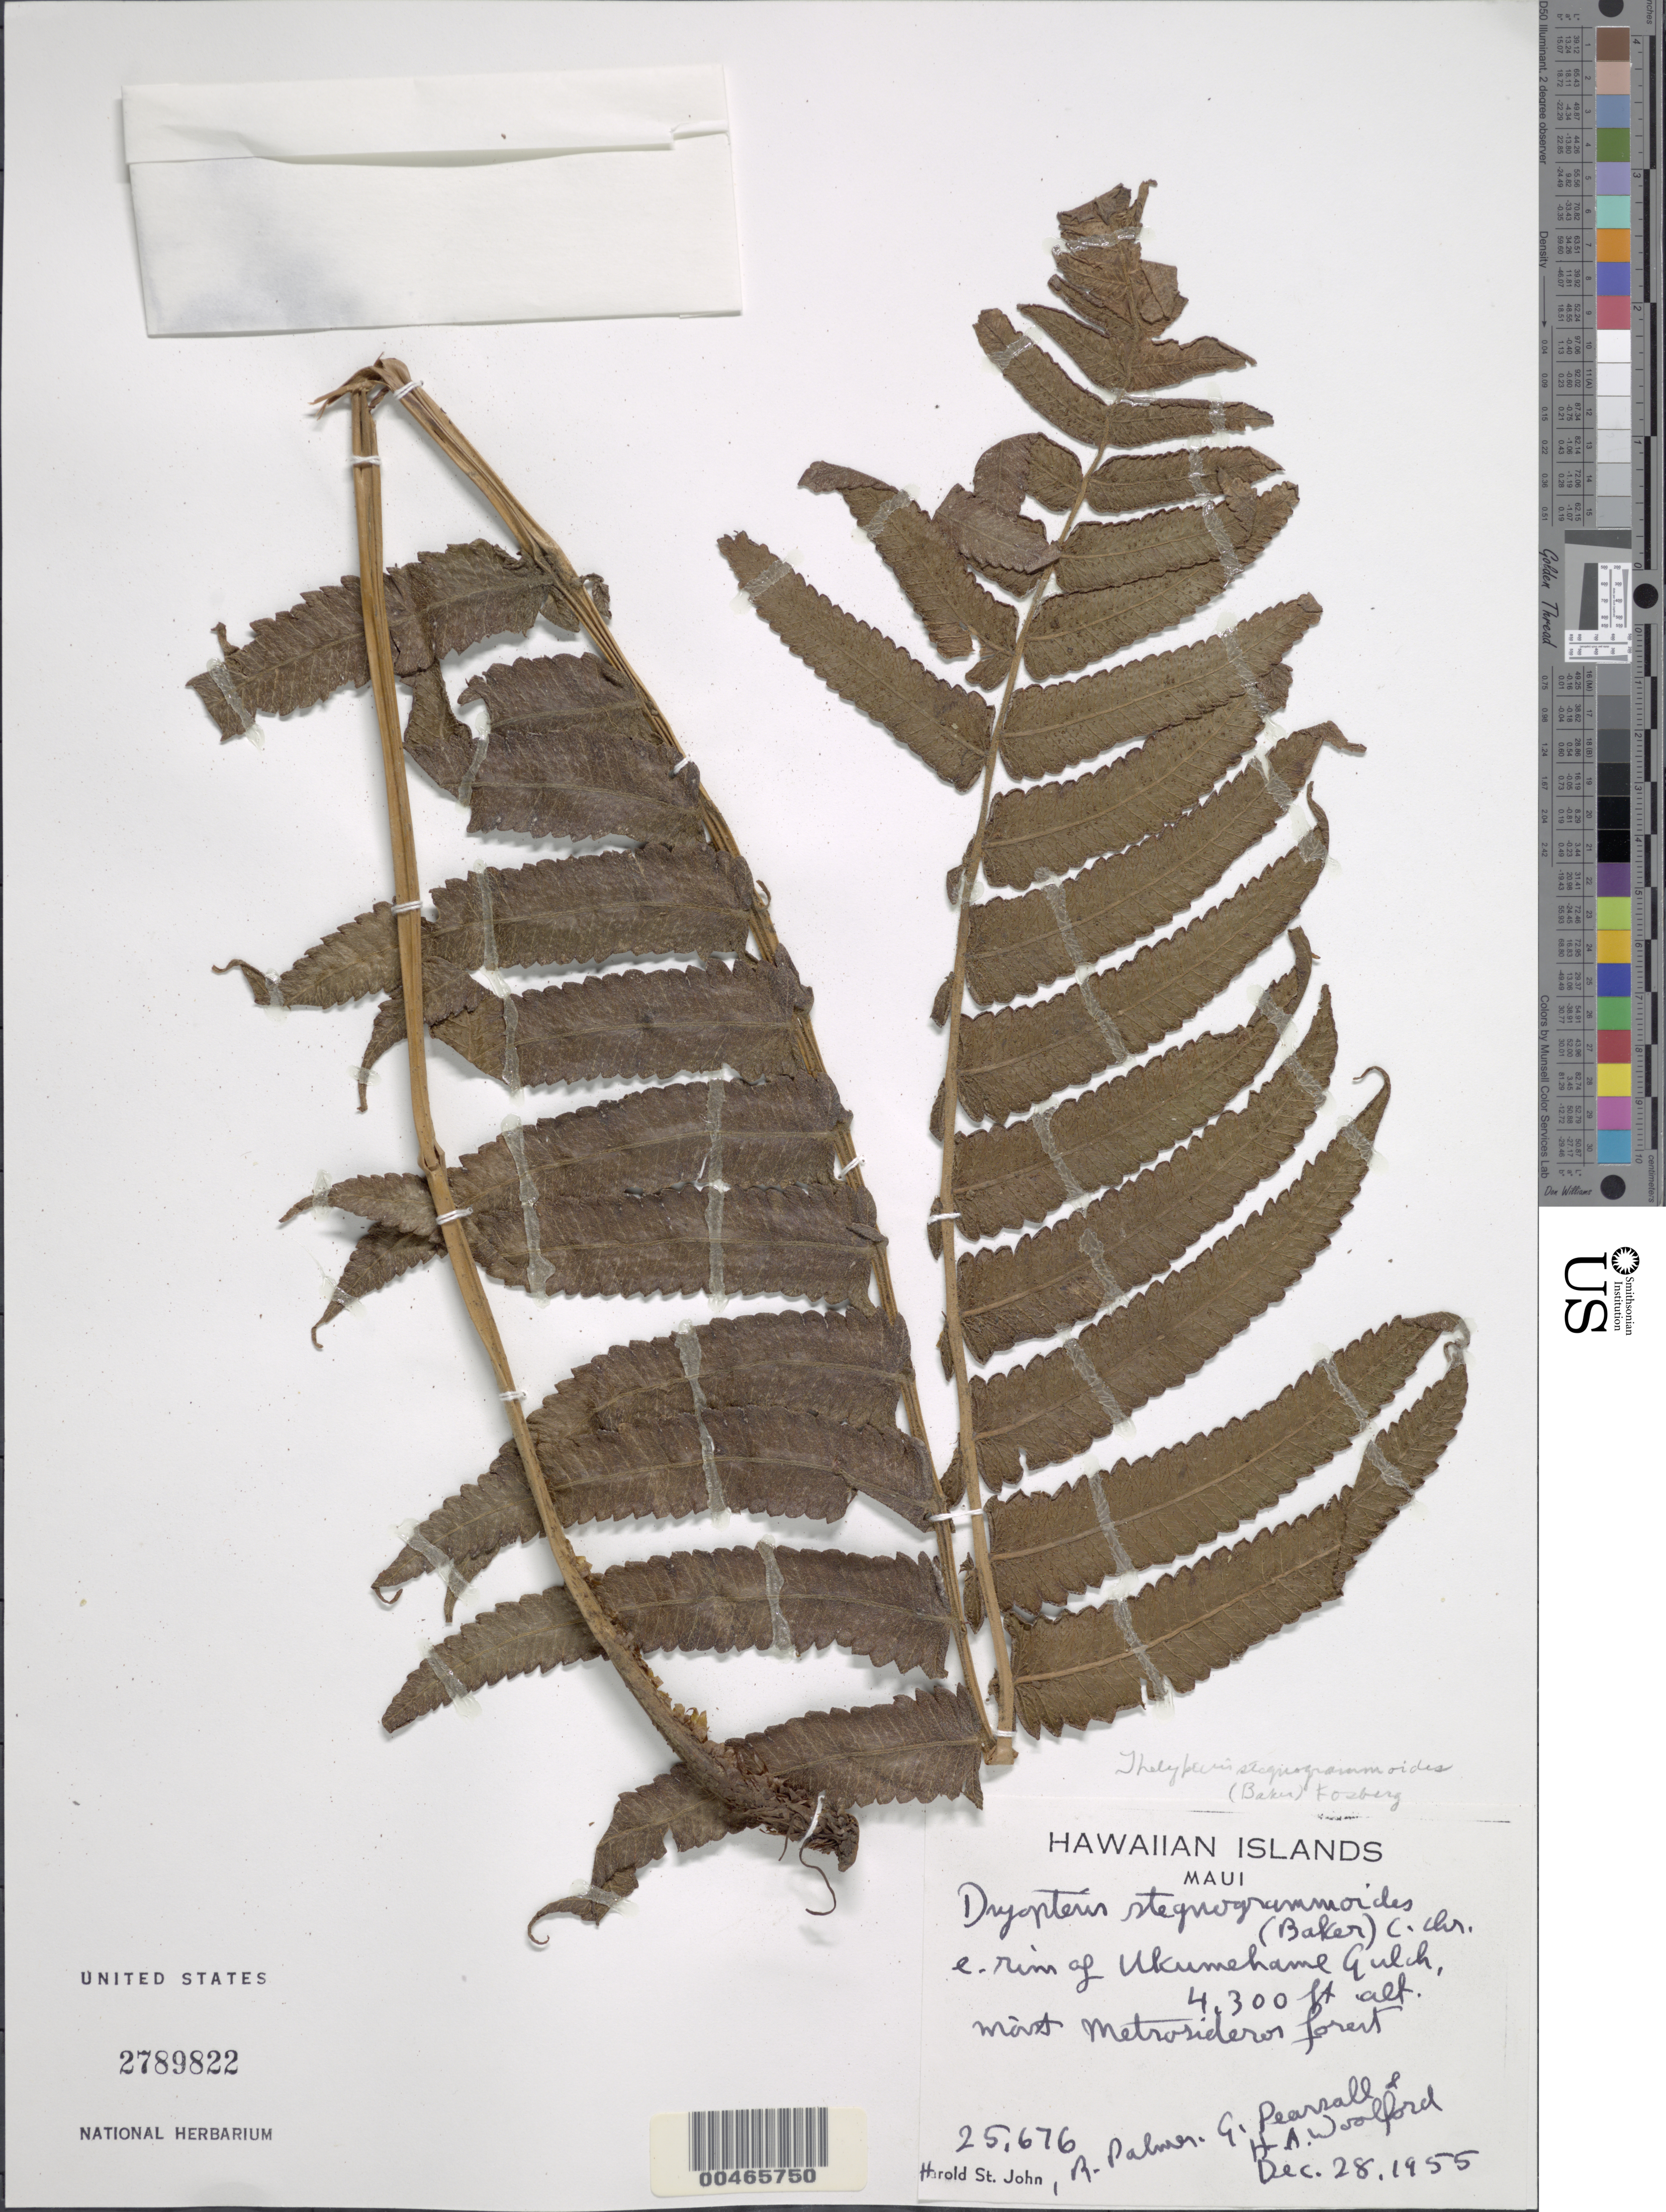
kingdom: Plantae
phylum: Tracheophyta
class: Polypodiopsida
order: Polypodiales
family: Thelypteridaceae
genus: Cyclosorus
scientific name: Cyclosorus sandwicensis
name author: Copel.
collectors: H. St. John, R. Palmer, G. Pearsall & H. Woolford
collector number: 25676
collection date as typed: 28 Dec 1955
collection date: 1955-12-28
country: United States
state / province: Hawaii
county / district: Maui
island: Maui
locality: E rim of Ukumehame Gulch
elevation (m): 1311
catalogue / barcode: US 2789822